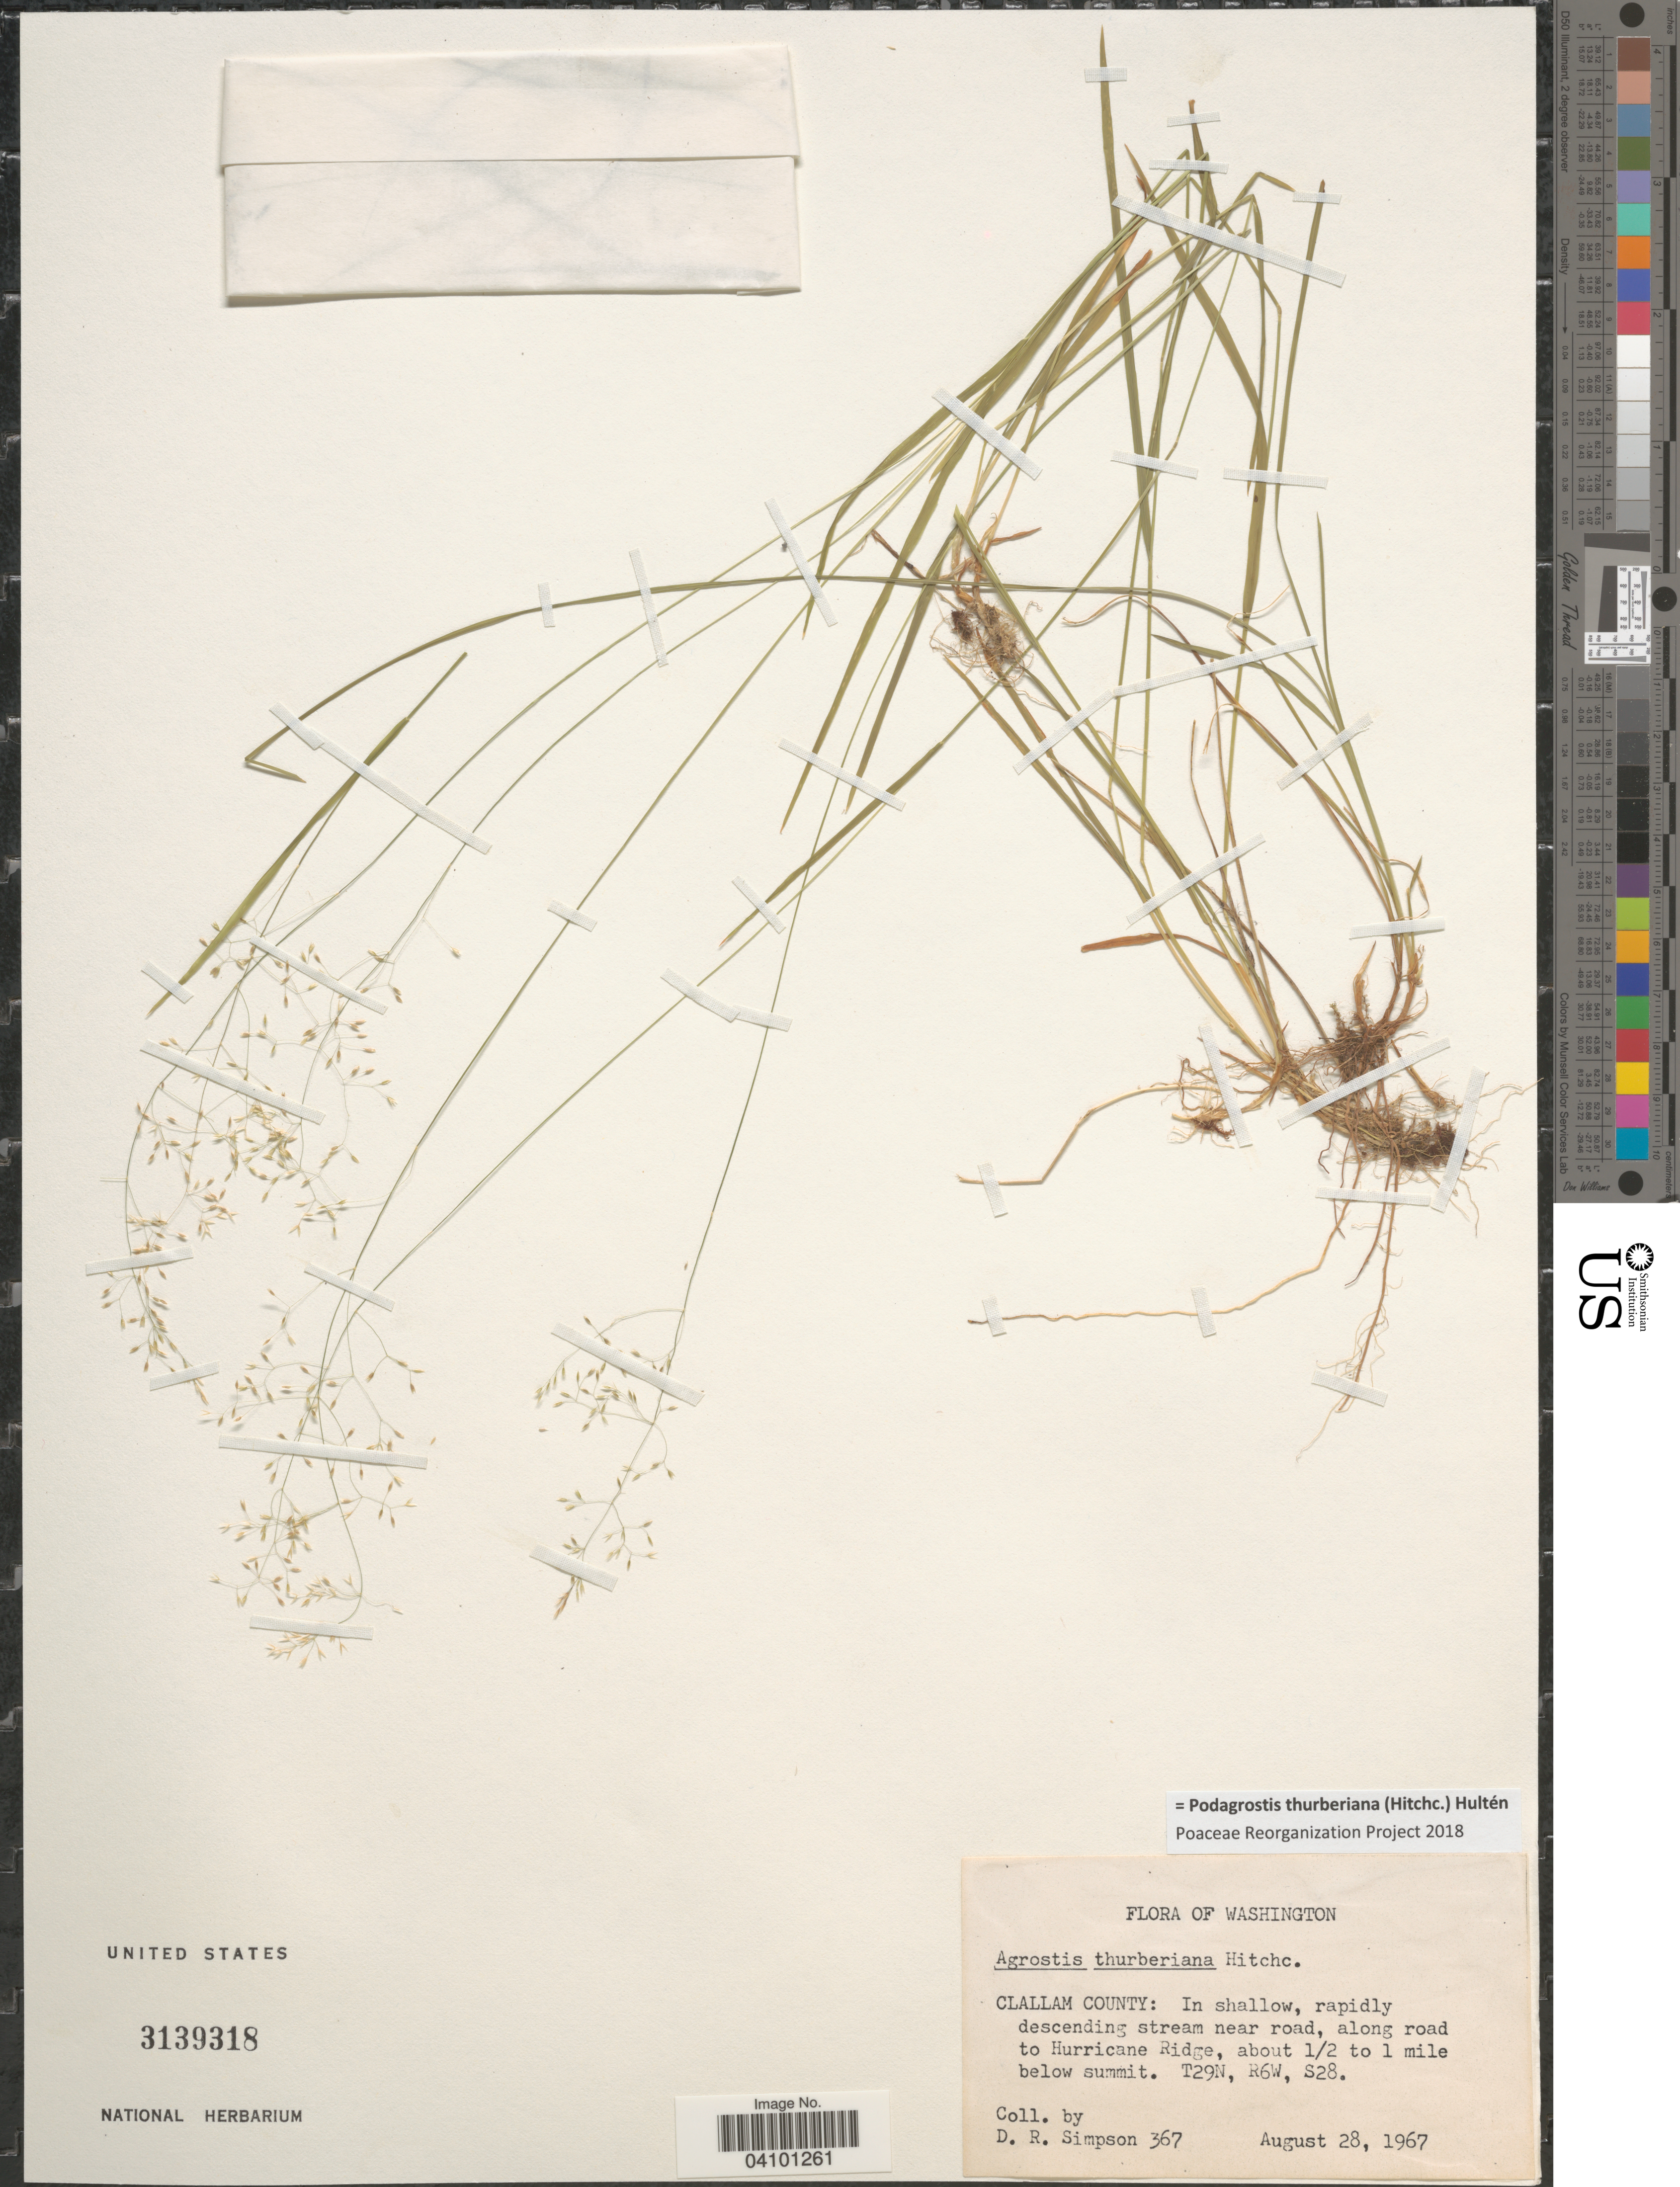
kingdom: Plantae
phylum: Tracheophyta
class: Liliopsida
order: Poales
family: Poaceae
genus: Podagrostis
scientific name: Podagrostis thurberiana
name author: Hitchc.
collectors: D. R. Simpson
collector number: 367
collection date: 1967-08-28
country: United States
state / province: Washington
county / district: Clallam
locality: Clallam County: In shallow, rapidly descending stream near road, along road to Hurricane Ridge, about 1/2 to 1 mile below summit. T29N, R6W, S28.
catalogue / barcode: US 3139318